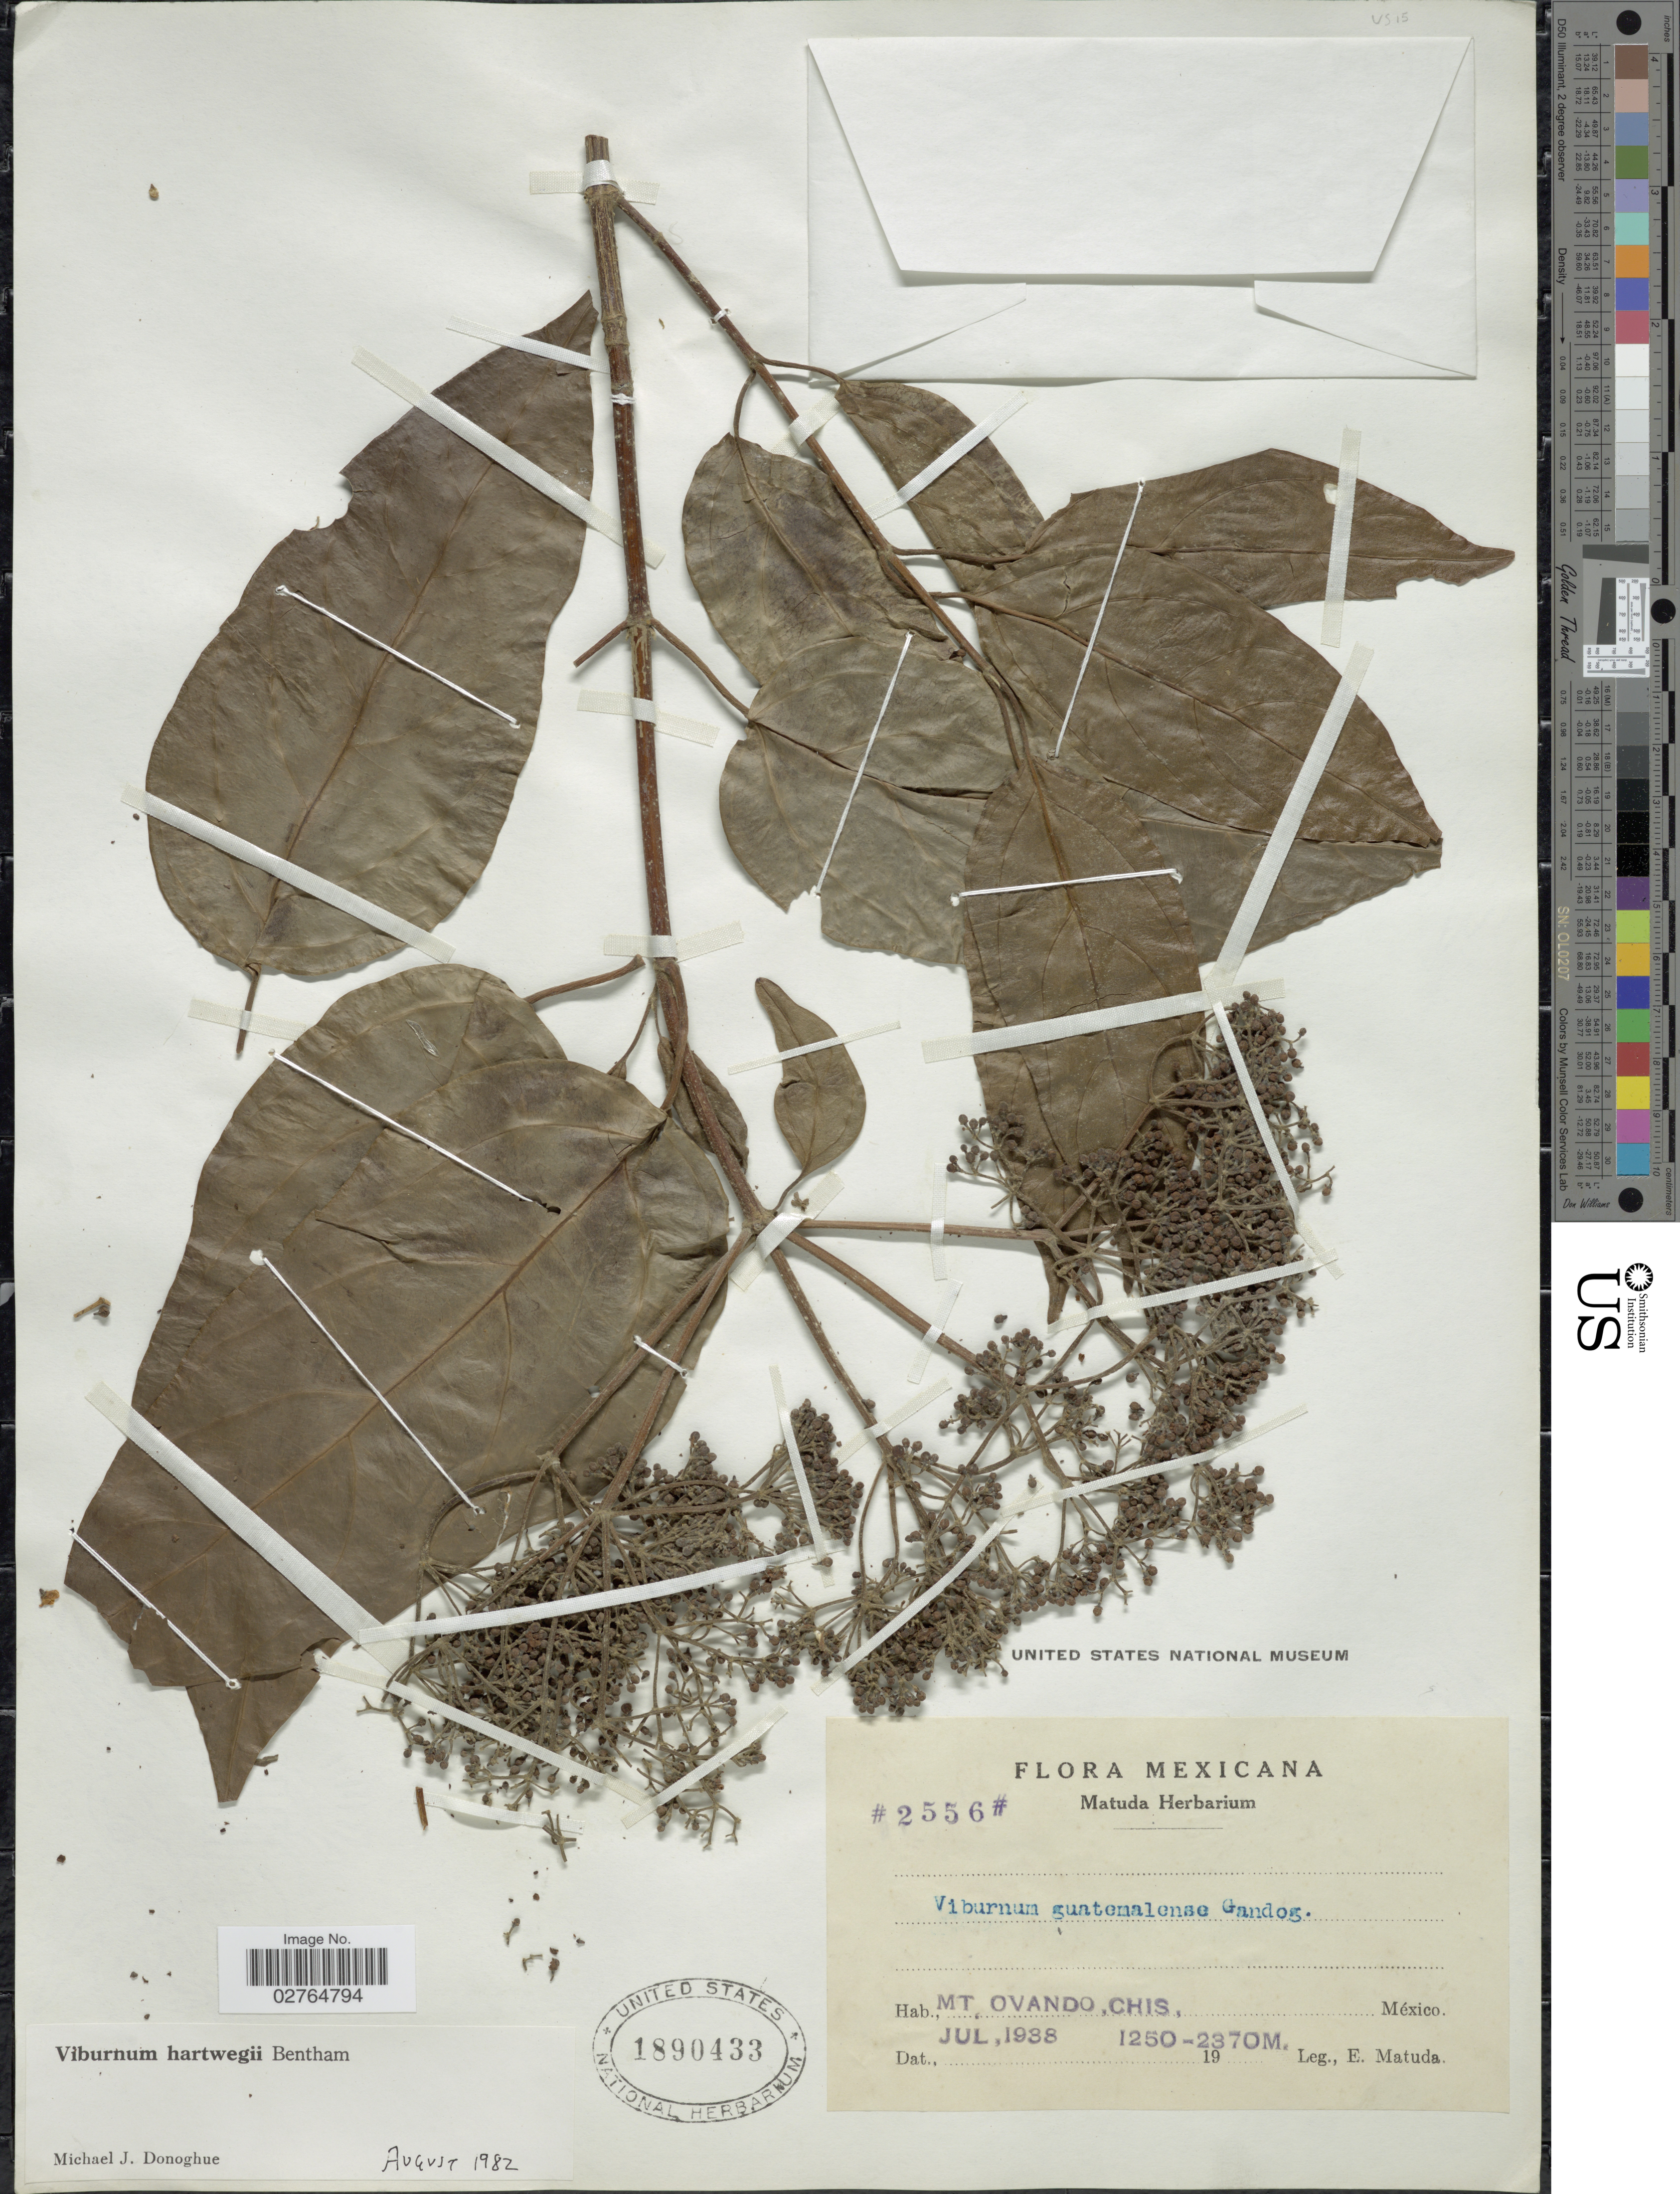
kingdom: Plantae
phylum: Tracheophyta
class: Magnoliopsida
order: Dipsacales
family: Viburnaceae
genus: Viburnum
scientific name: Viburnum hartwegii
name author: Benth.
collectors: E. Matuda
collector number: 2556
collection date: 1938-07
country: Mexico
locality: Mt. Ovando. Chis. México.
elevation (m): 1250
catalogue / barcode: US 1890433